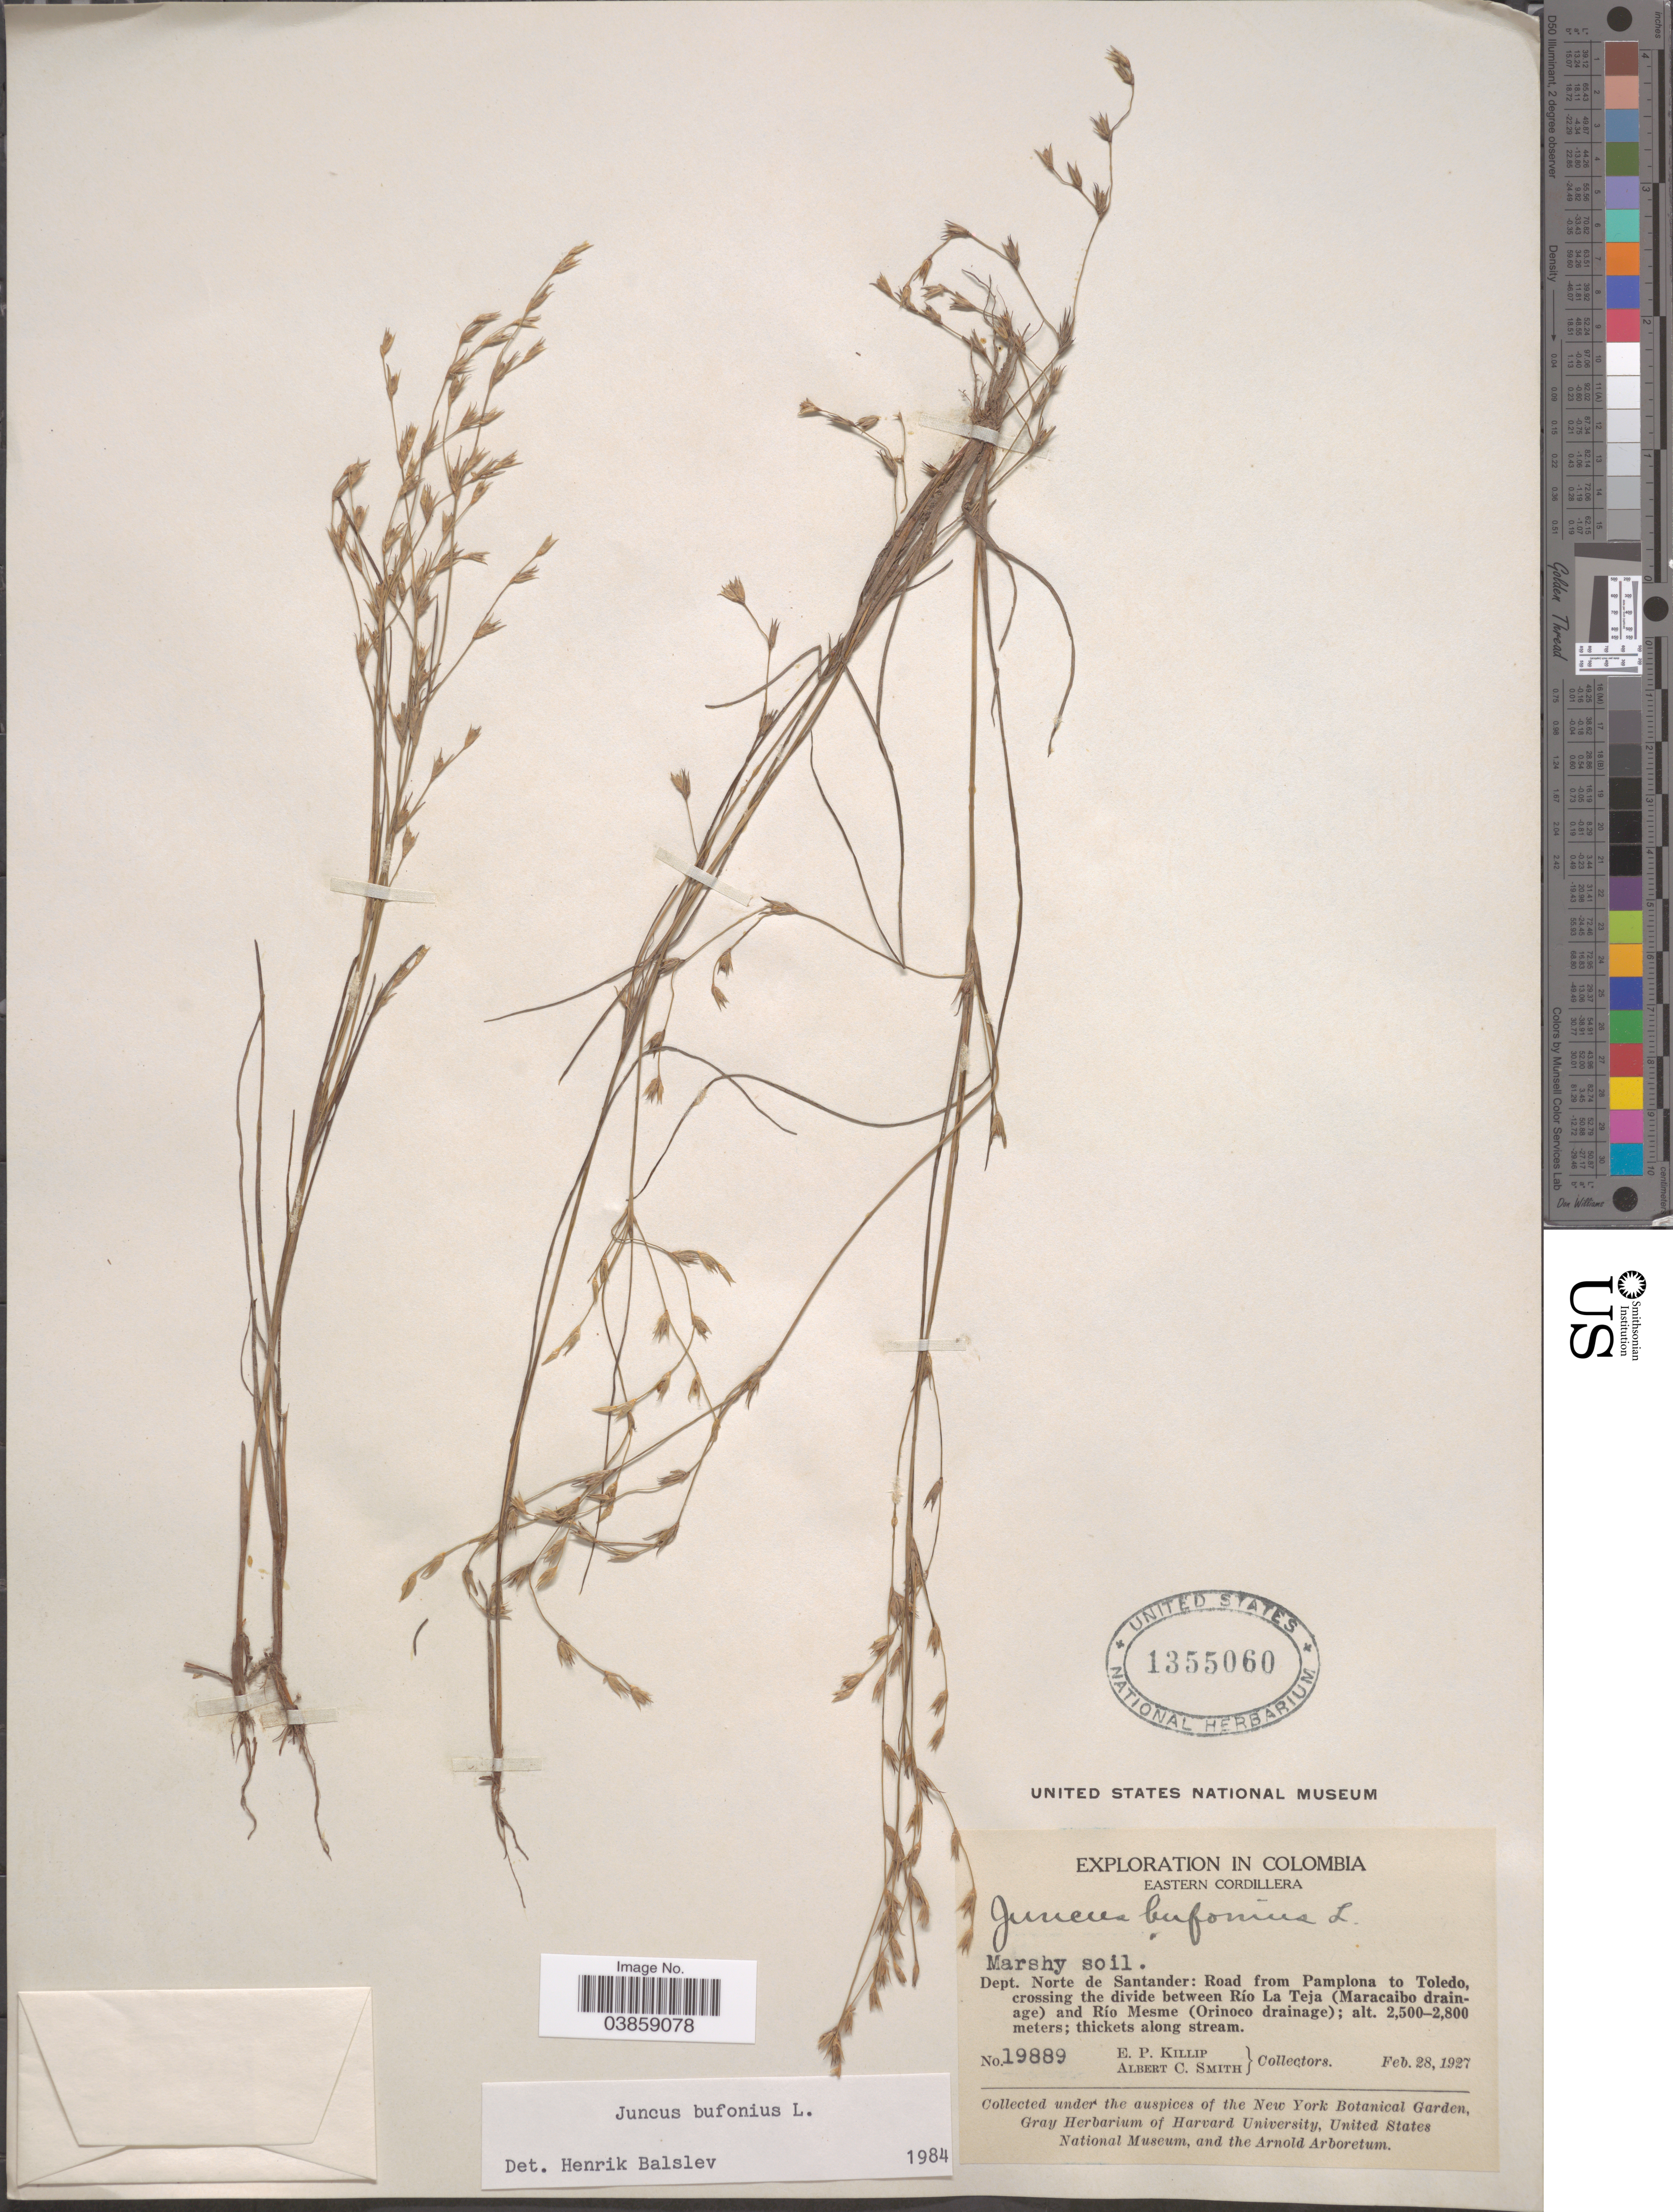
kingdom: Plantae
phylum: Tracheophyta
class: Liliopsida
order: Poales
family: Juncaceae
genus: Juncus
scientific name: Juncus bufonius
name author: L.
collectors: E. P. Killip & A. C. Smith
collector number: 19889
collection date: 1927-02-28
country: Colombia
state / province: Norte de Santander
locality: Eastern Cordillera. Dept. Norte de Santander: Road from Pamplona to Toledo, crossing the divide between Río La Teja (Maracaibo drainage) and Río Mesme (Orinoco drainage).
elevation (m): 2500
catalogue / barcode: US 1355060